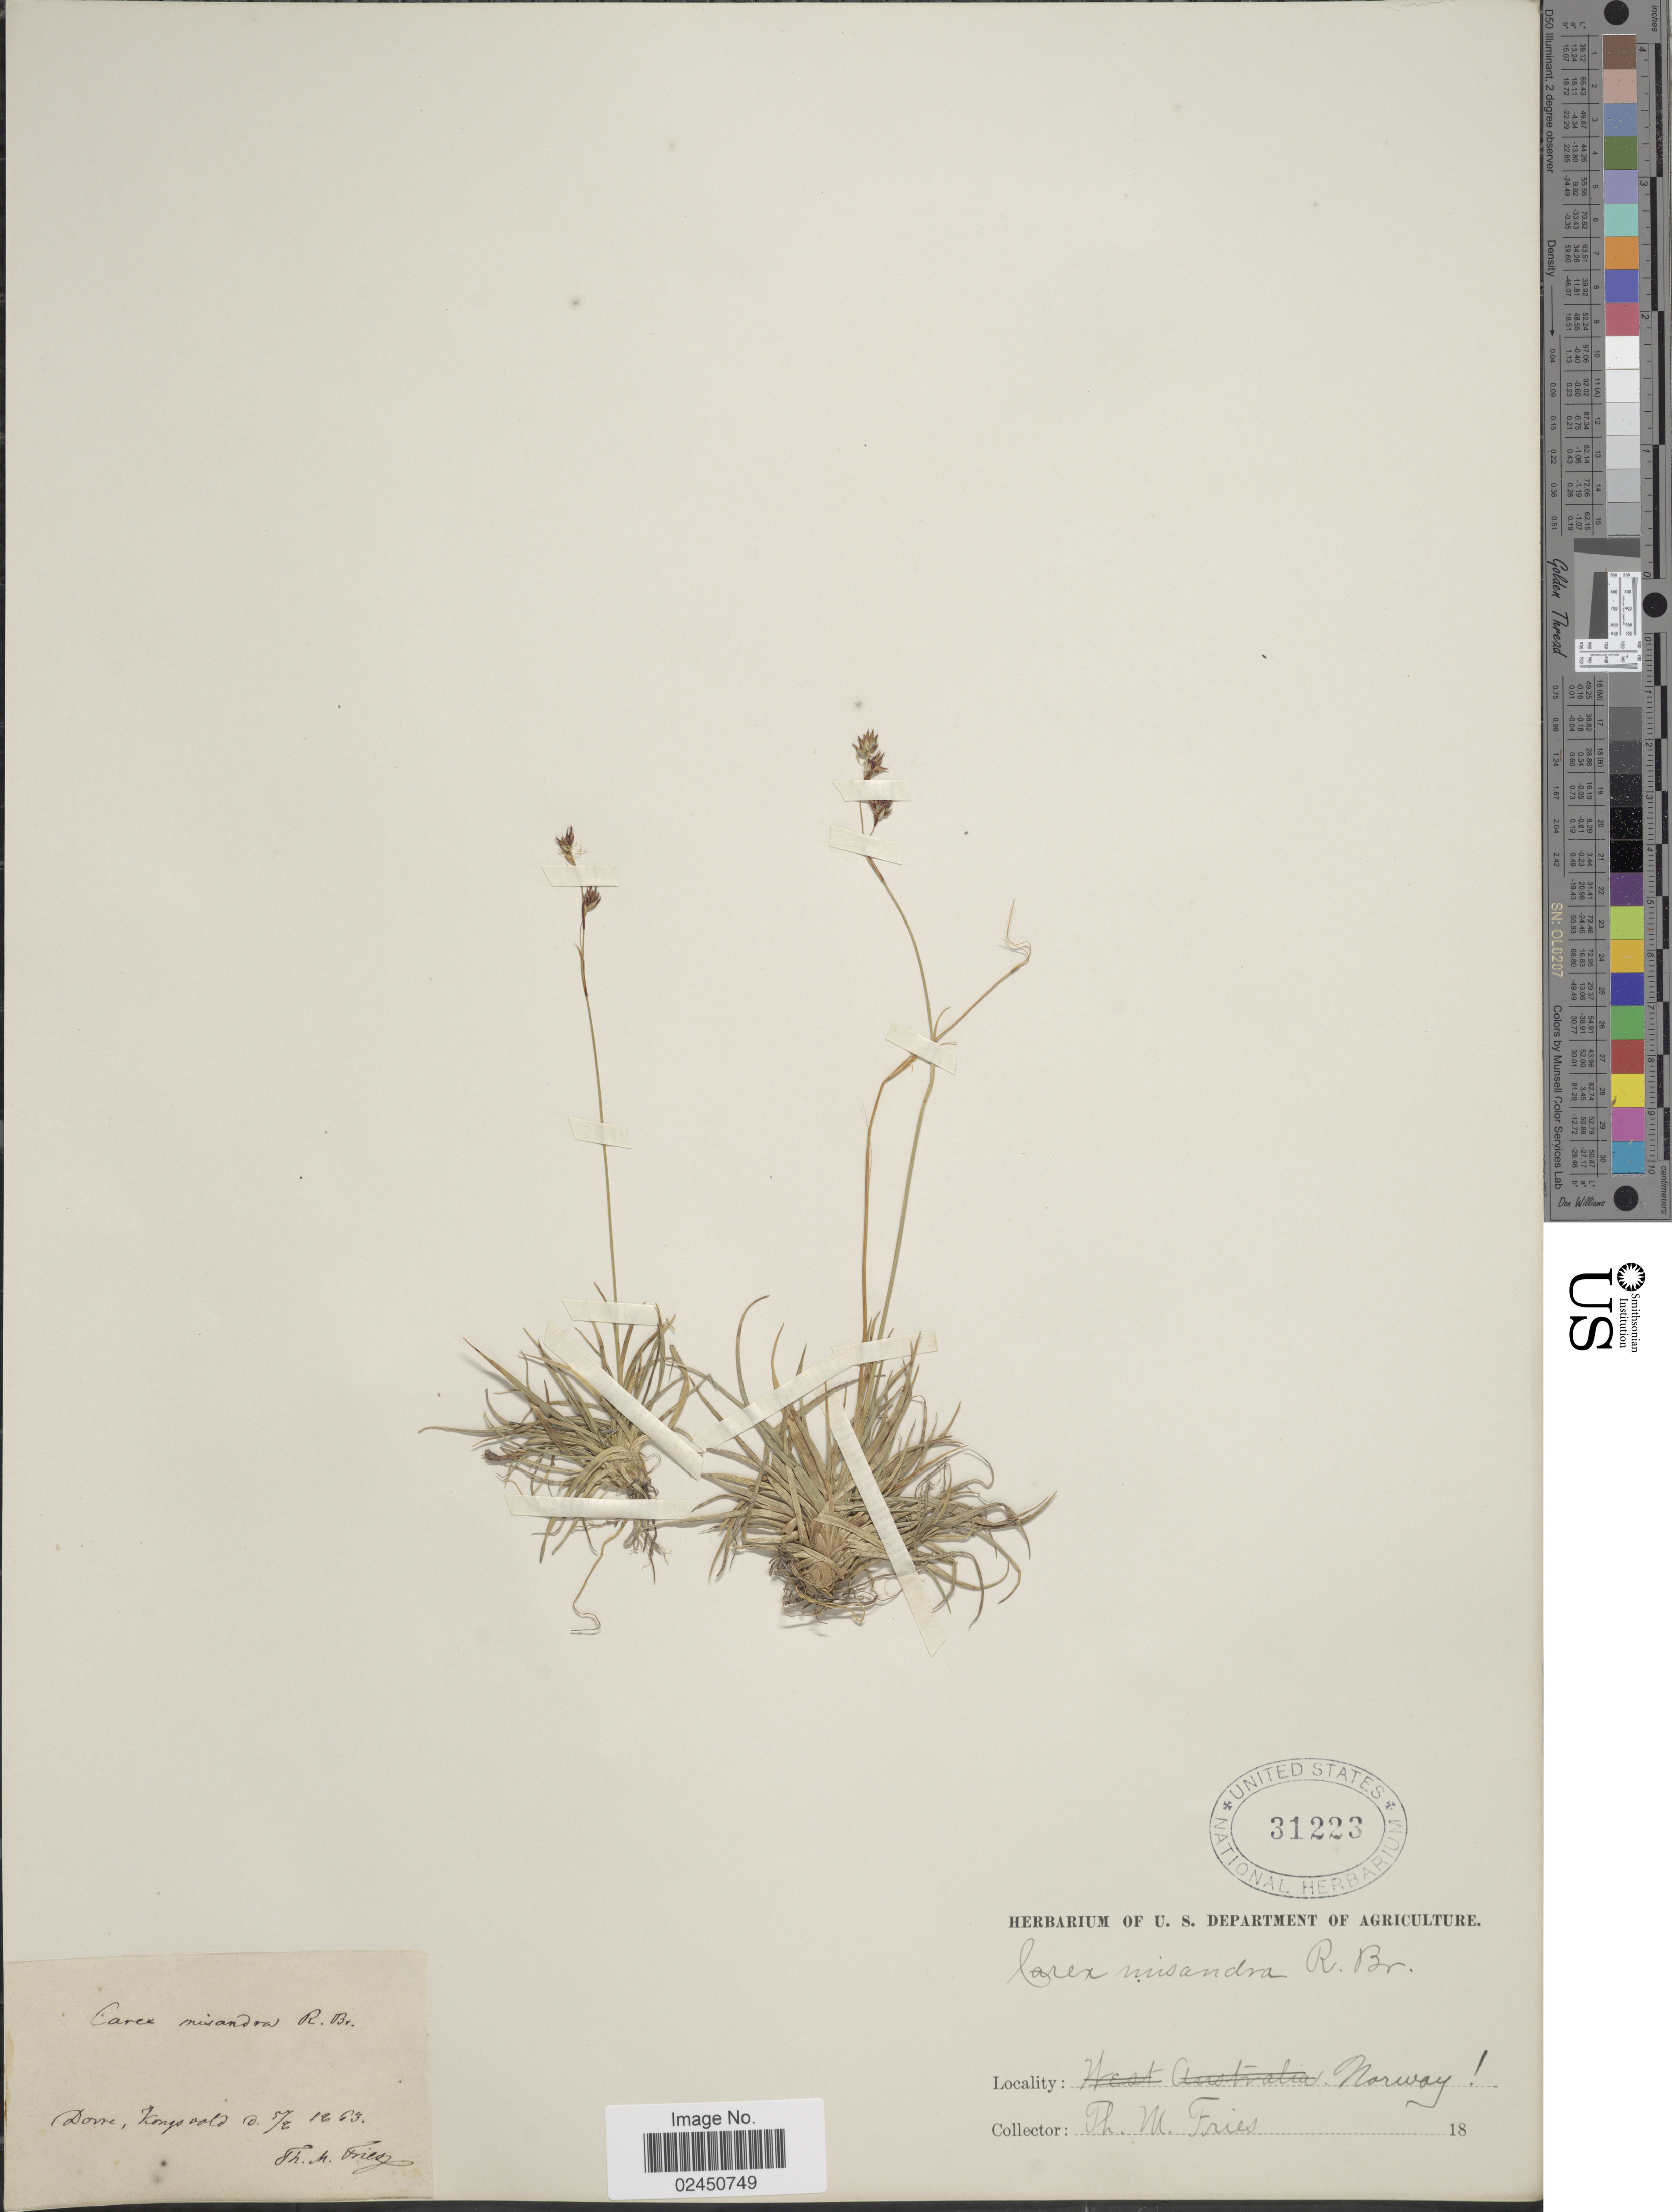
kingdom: Plantae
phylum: Tracheophyta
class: Liliopsida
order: Poales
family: Cyperaceae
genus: Carex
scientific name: Carex fuliginosa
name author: Schkuhr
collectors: T. Fries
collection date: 1963-09-05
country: Norway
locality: Dovre, Kongsvold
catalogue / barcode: US 31223